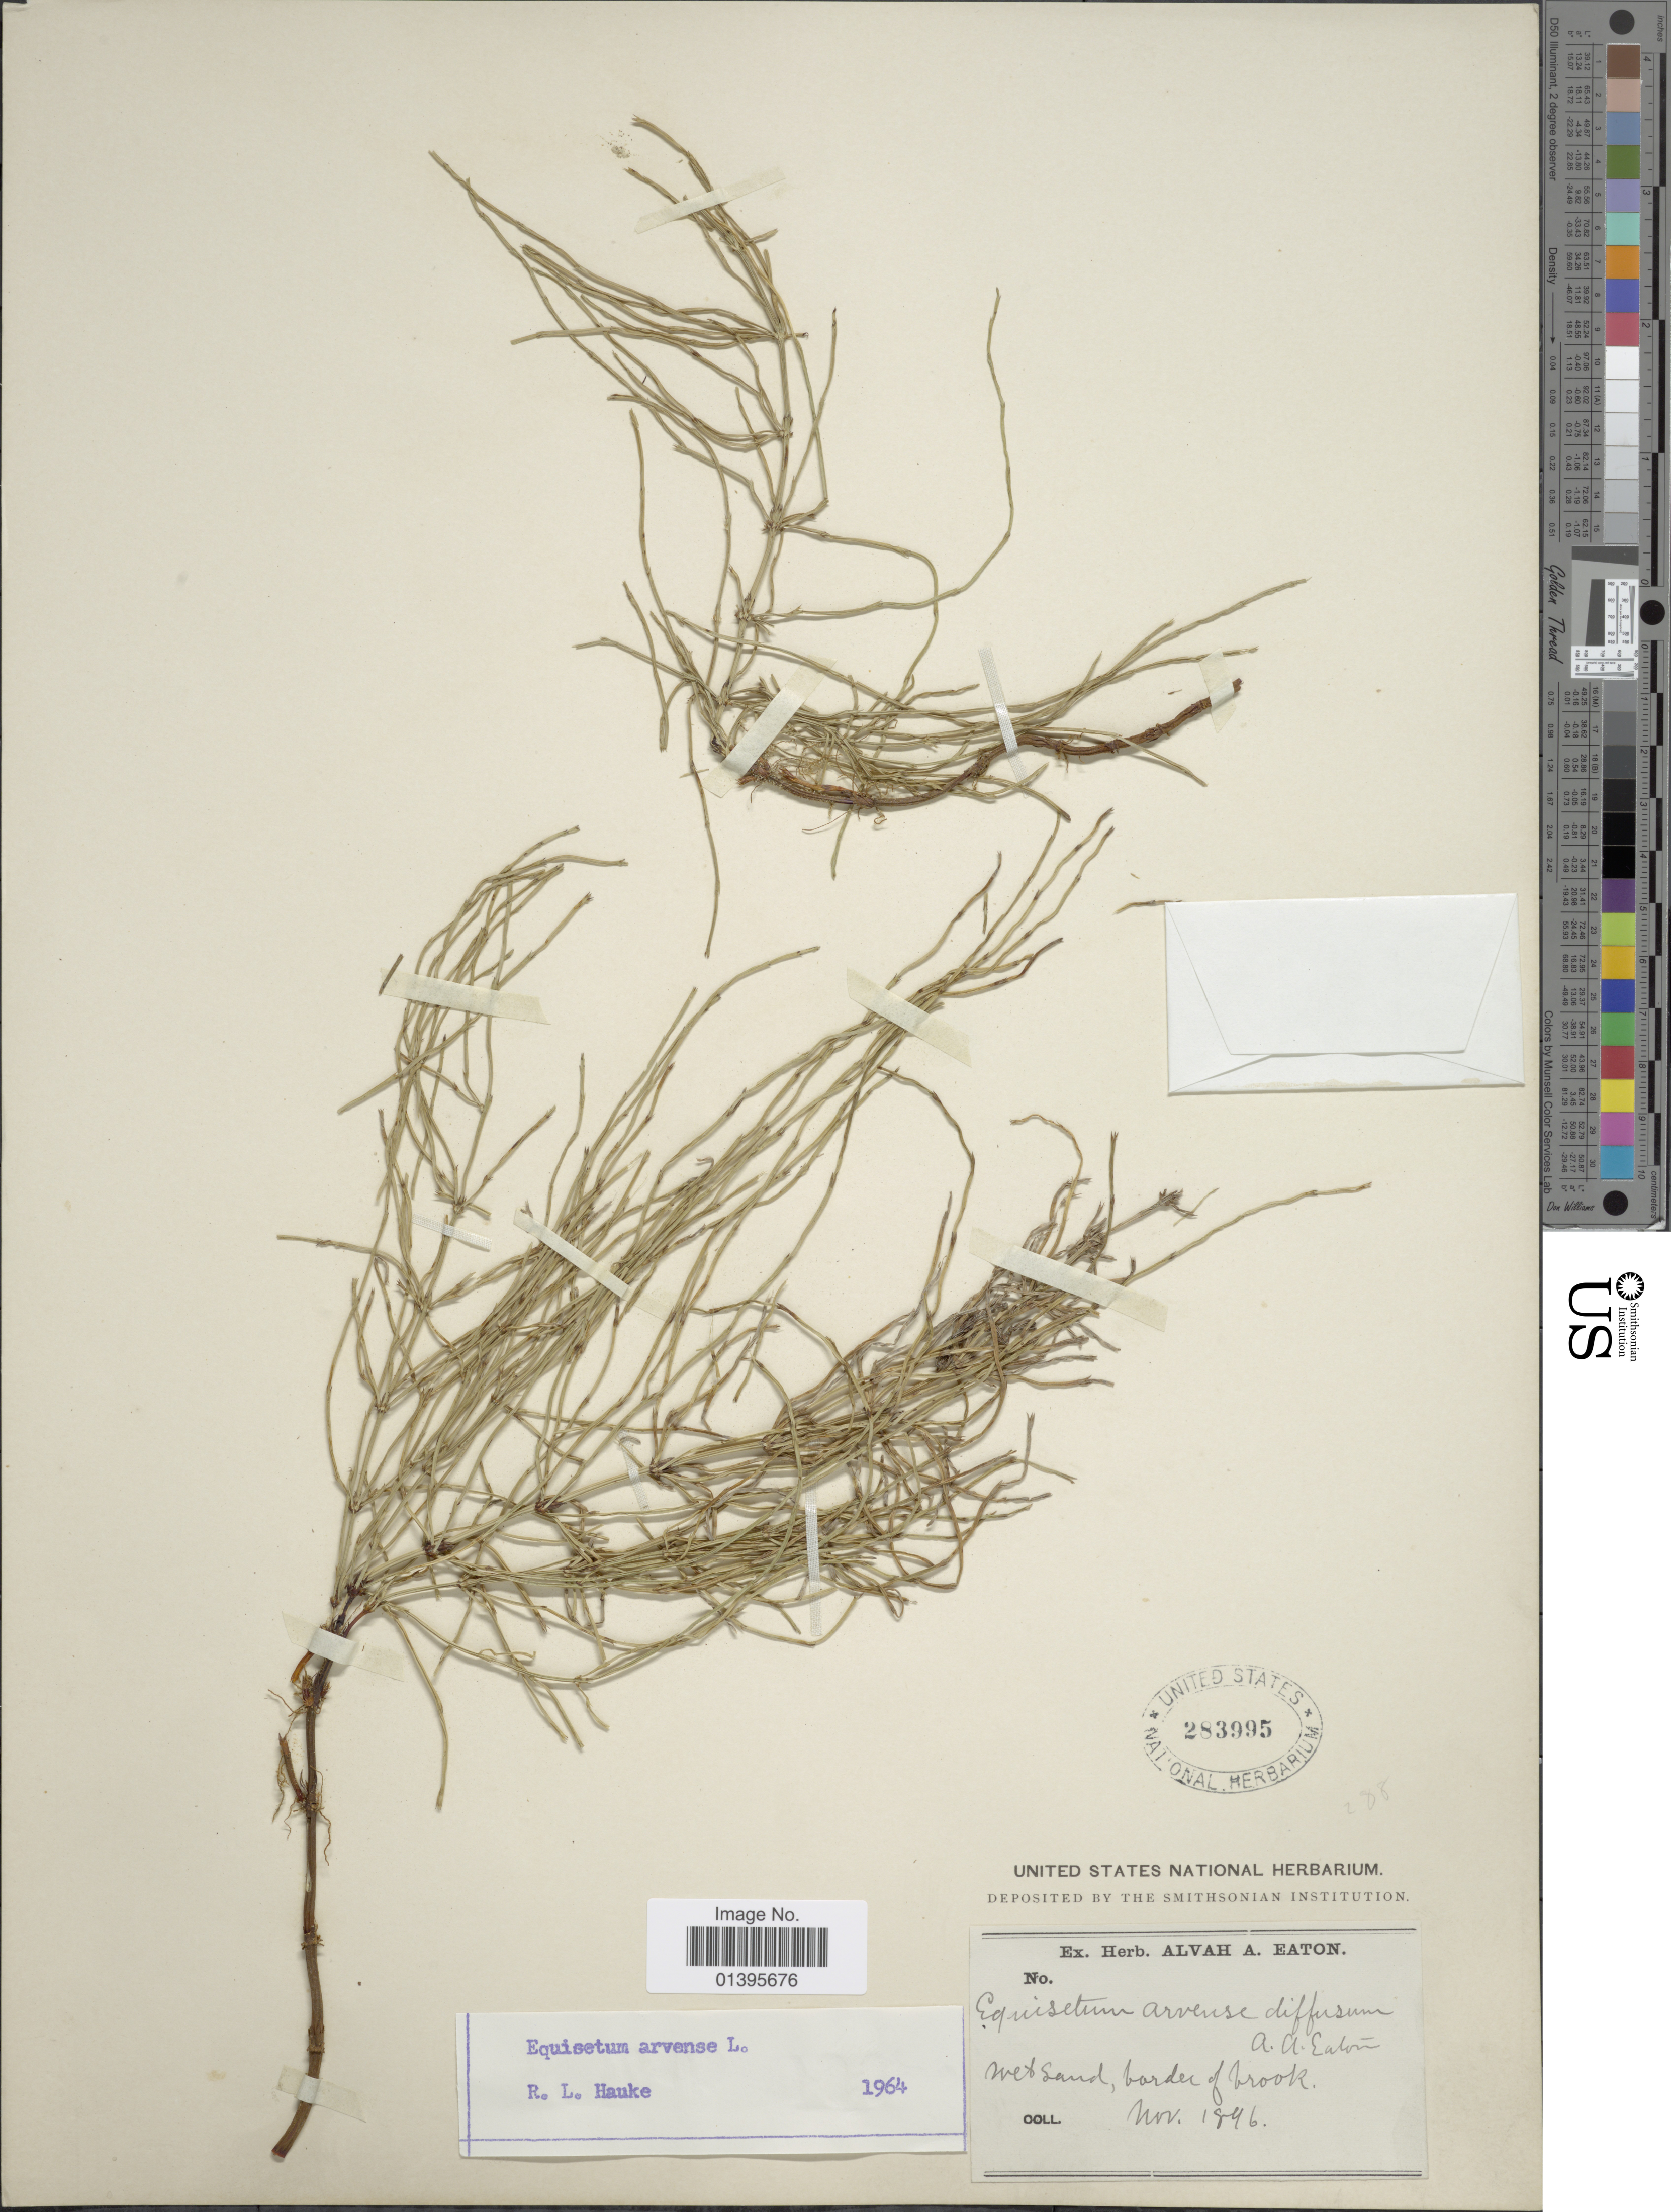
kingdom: Plantae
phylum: Tracheophyta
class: Polypodiopsida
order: Equisetales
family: Equisetaceae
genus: Equisetum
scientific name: Equisetum arvense var. diffusum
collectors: A. A. Eaton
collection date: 1896-11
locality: Wet sand, border of brook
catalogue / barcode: US 283995